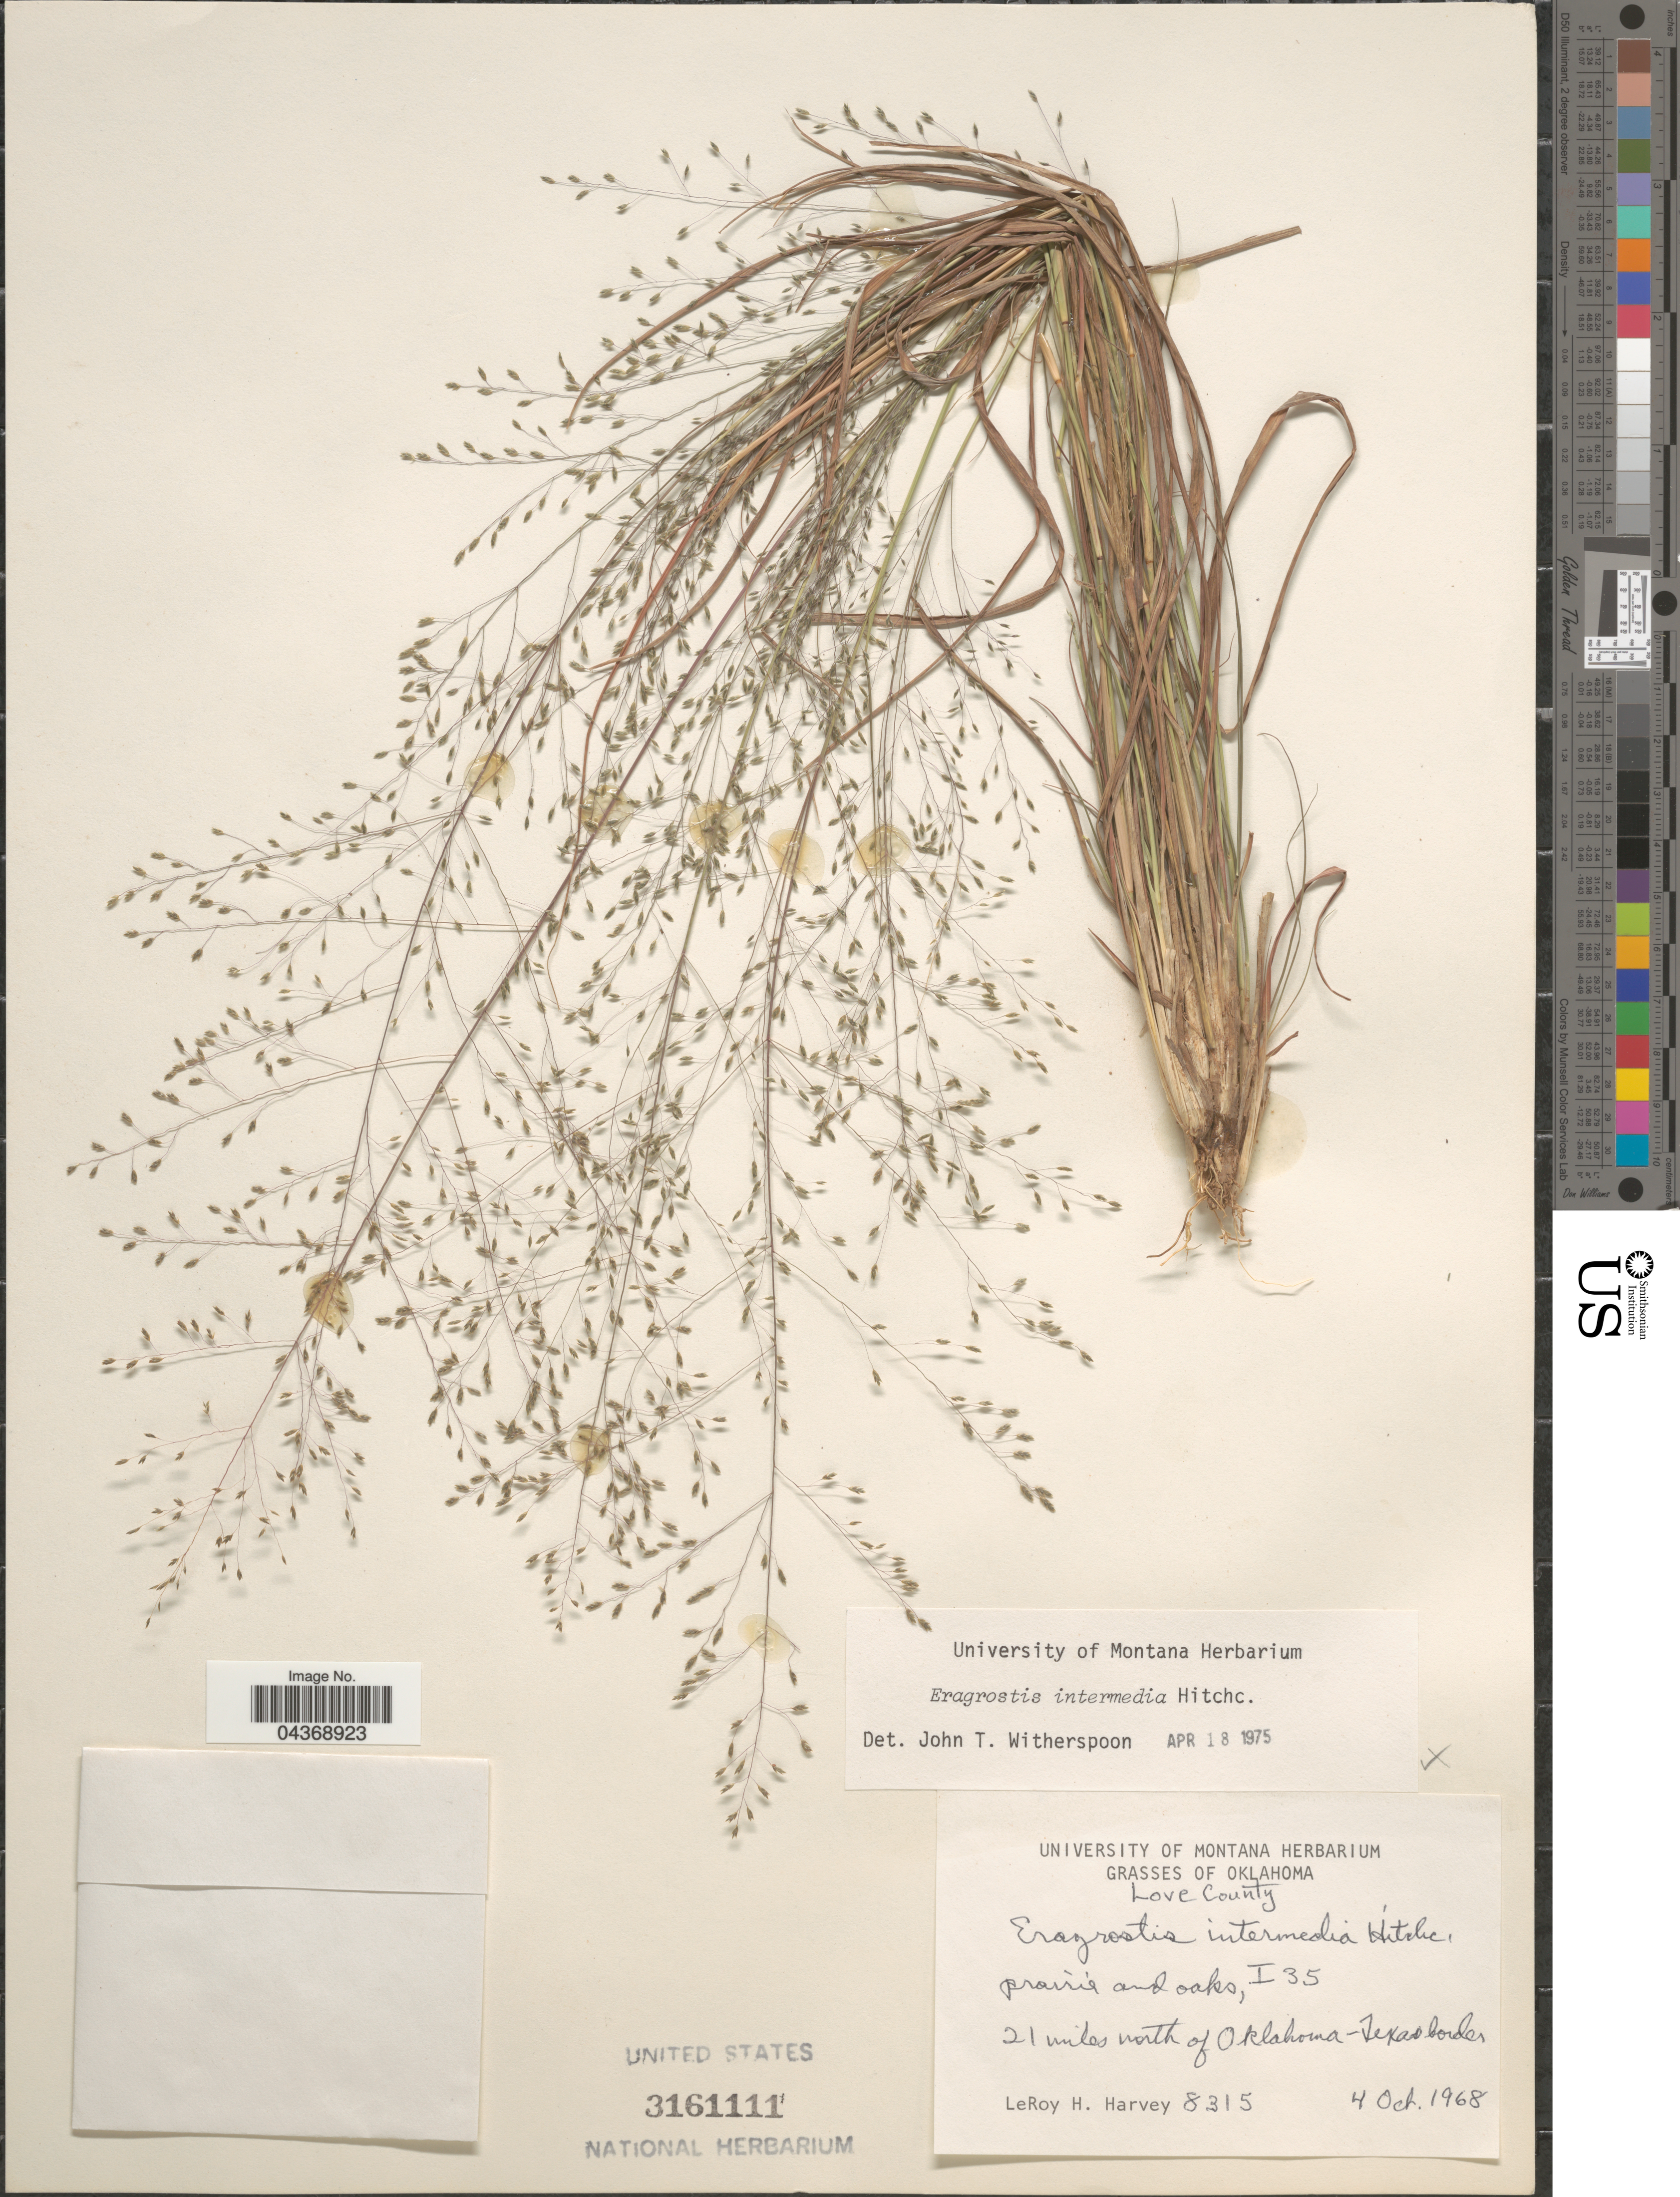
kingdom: Plantae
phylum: Tracheophyta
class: Liliopsida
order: Poales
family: Poaceae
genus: Eragrostis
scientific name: Eragrostis intermedia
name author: Hitchc.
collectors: L. H. Harvey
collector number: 8315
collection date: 1968-10-04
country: United States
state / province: Oklahoma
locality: Love County. I35. 21 miles north of Oklahoma-Texas border.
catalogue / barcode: US 3161111